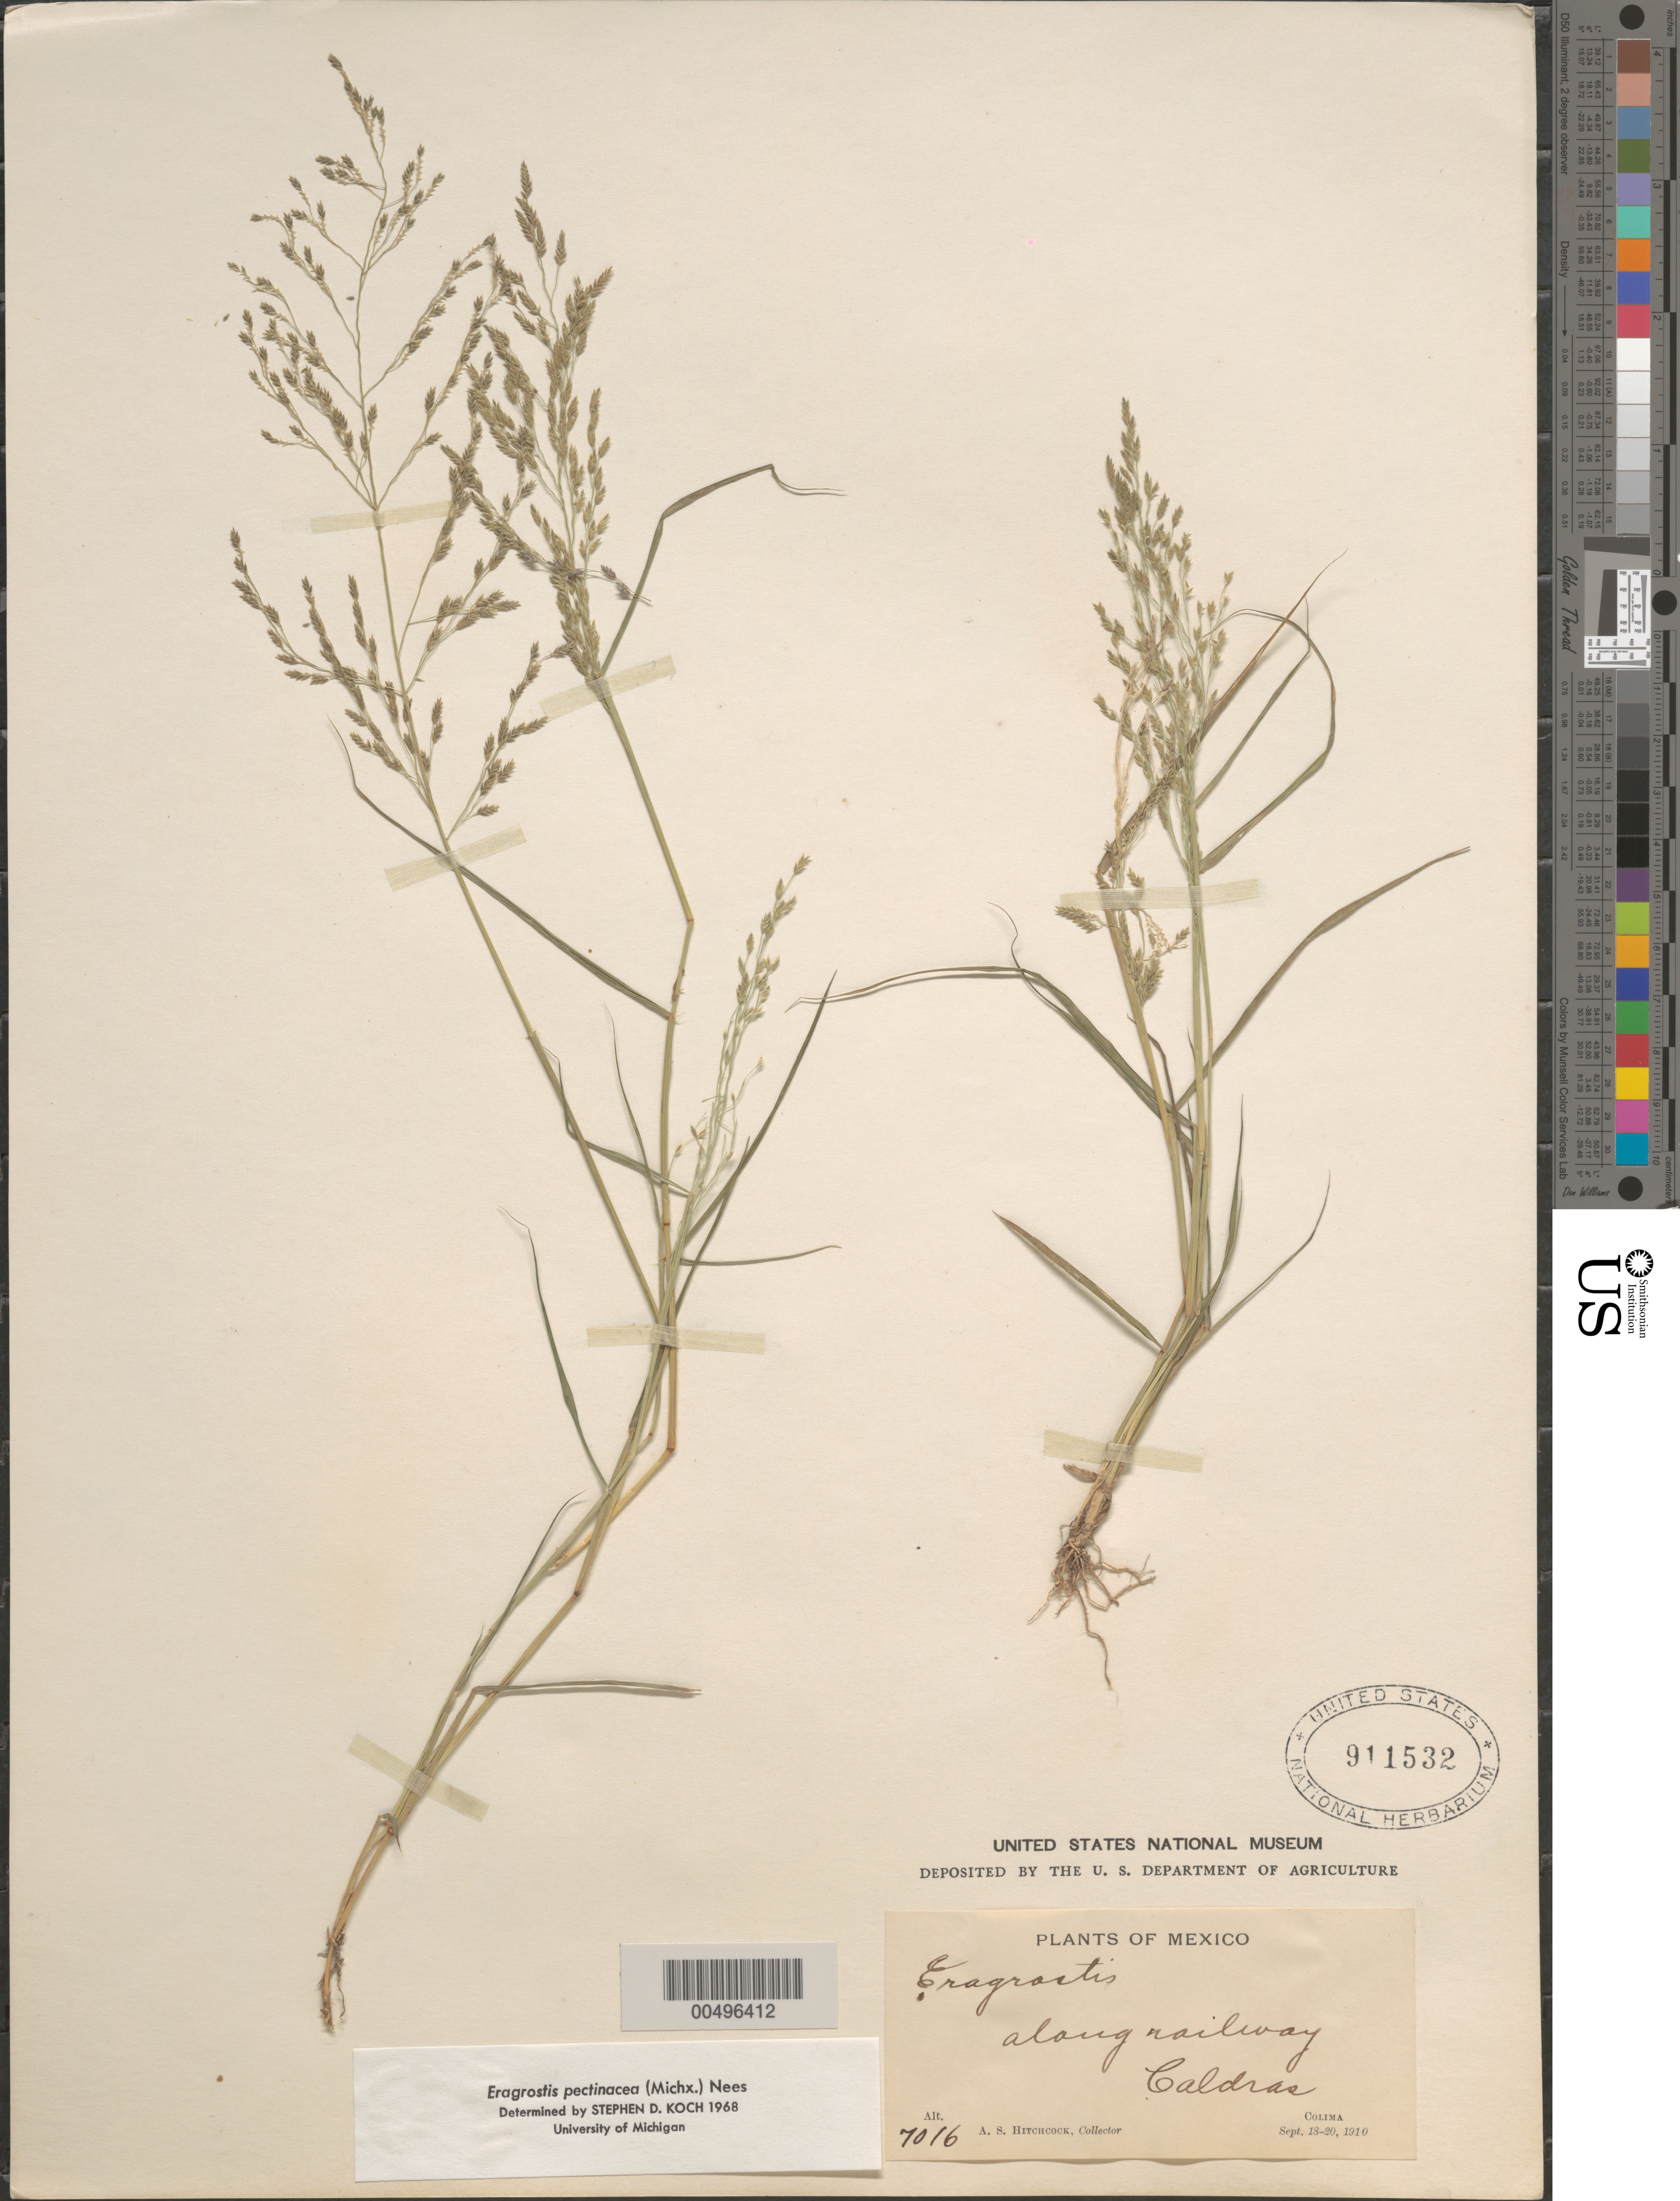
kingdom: Plantae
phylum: Tracheophyta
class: Liliopsida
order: Poales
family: Poaceae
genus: Eragrostis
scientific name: Eragrostis pectinacea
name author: (Michx.) Nees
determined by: Koch, S. D.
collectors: A. S. Hitchcock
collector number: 7016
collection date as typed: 18 Sep 1910 to 20 Sep 1910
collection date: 1910-09-18/1910-09-20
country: Mexico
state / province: Colima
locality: Caldras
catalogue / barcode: US 911532